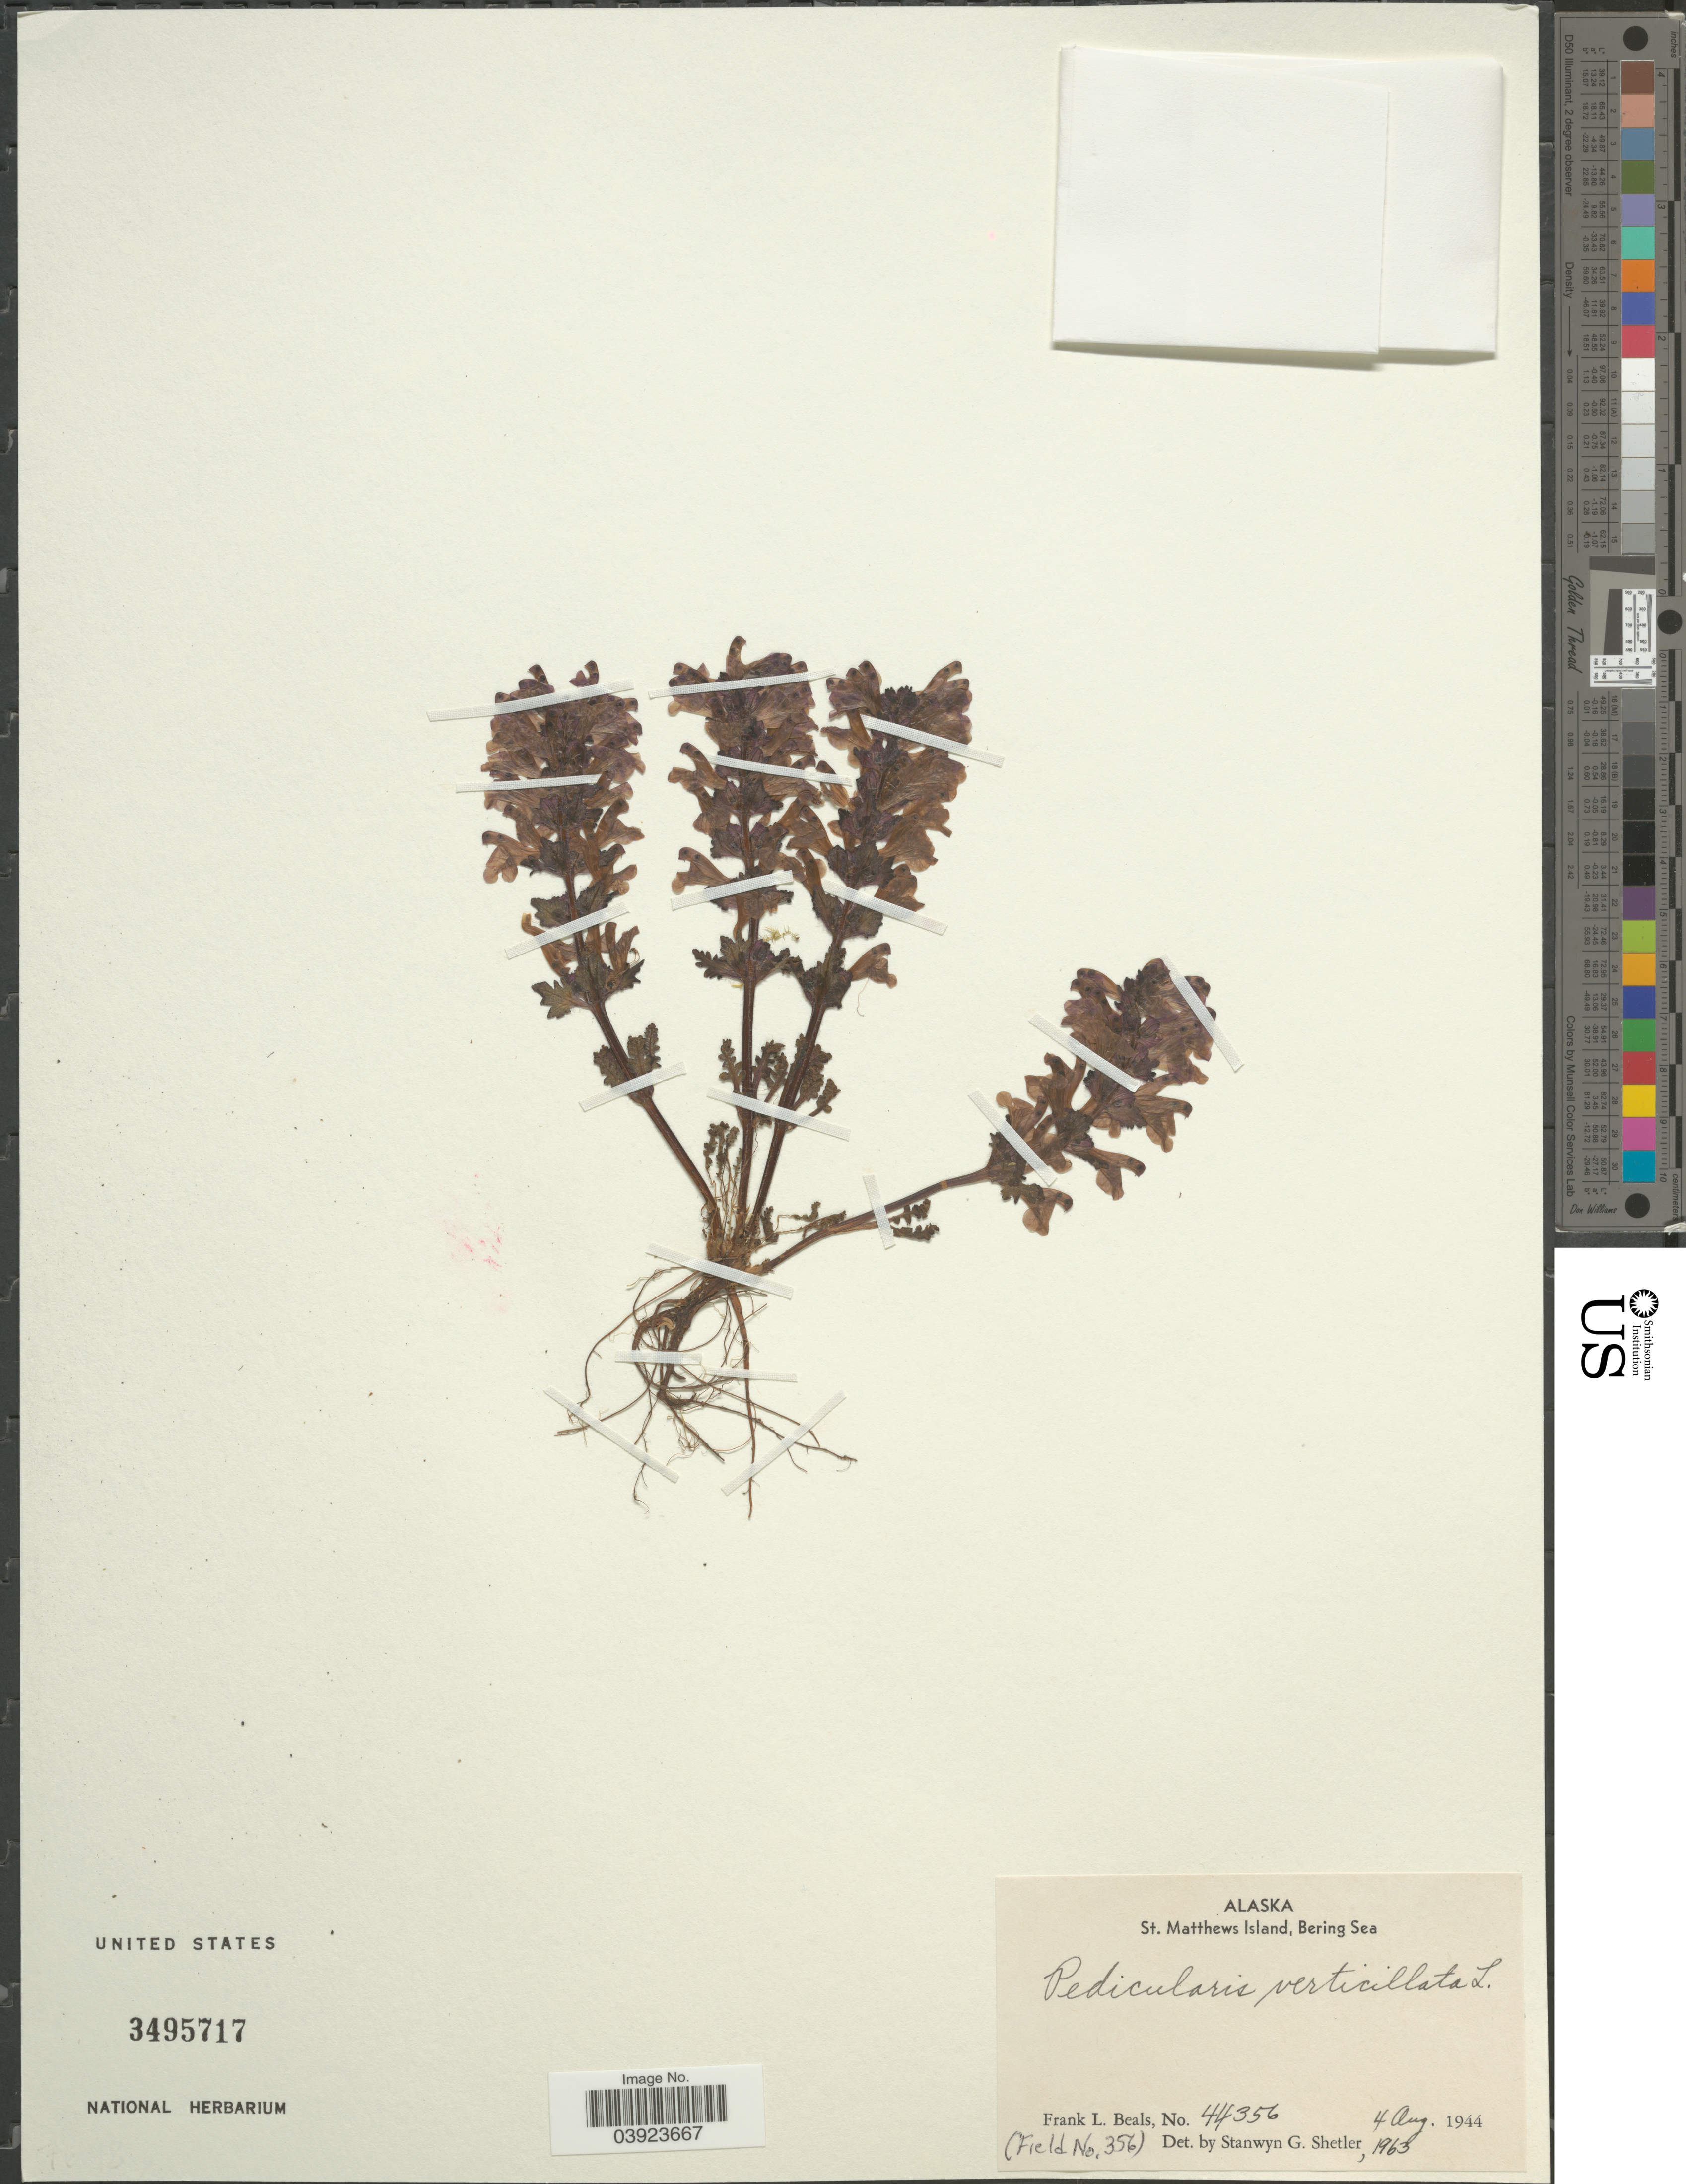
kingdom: Plantae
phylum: Tracheophyta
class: Magnoliopsida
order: Lamiales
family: Orobanchaceae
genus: Pedicularis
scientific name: Pedicularis verticillata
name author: L.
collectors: F. Beals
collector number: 44356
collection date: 1944-08-04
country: United States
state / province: Alaska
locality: St. Matthews Island, Bering Sea.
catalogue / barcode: US 3495717